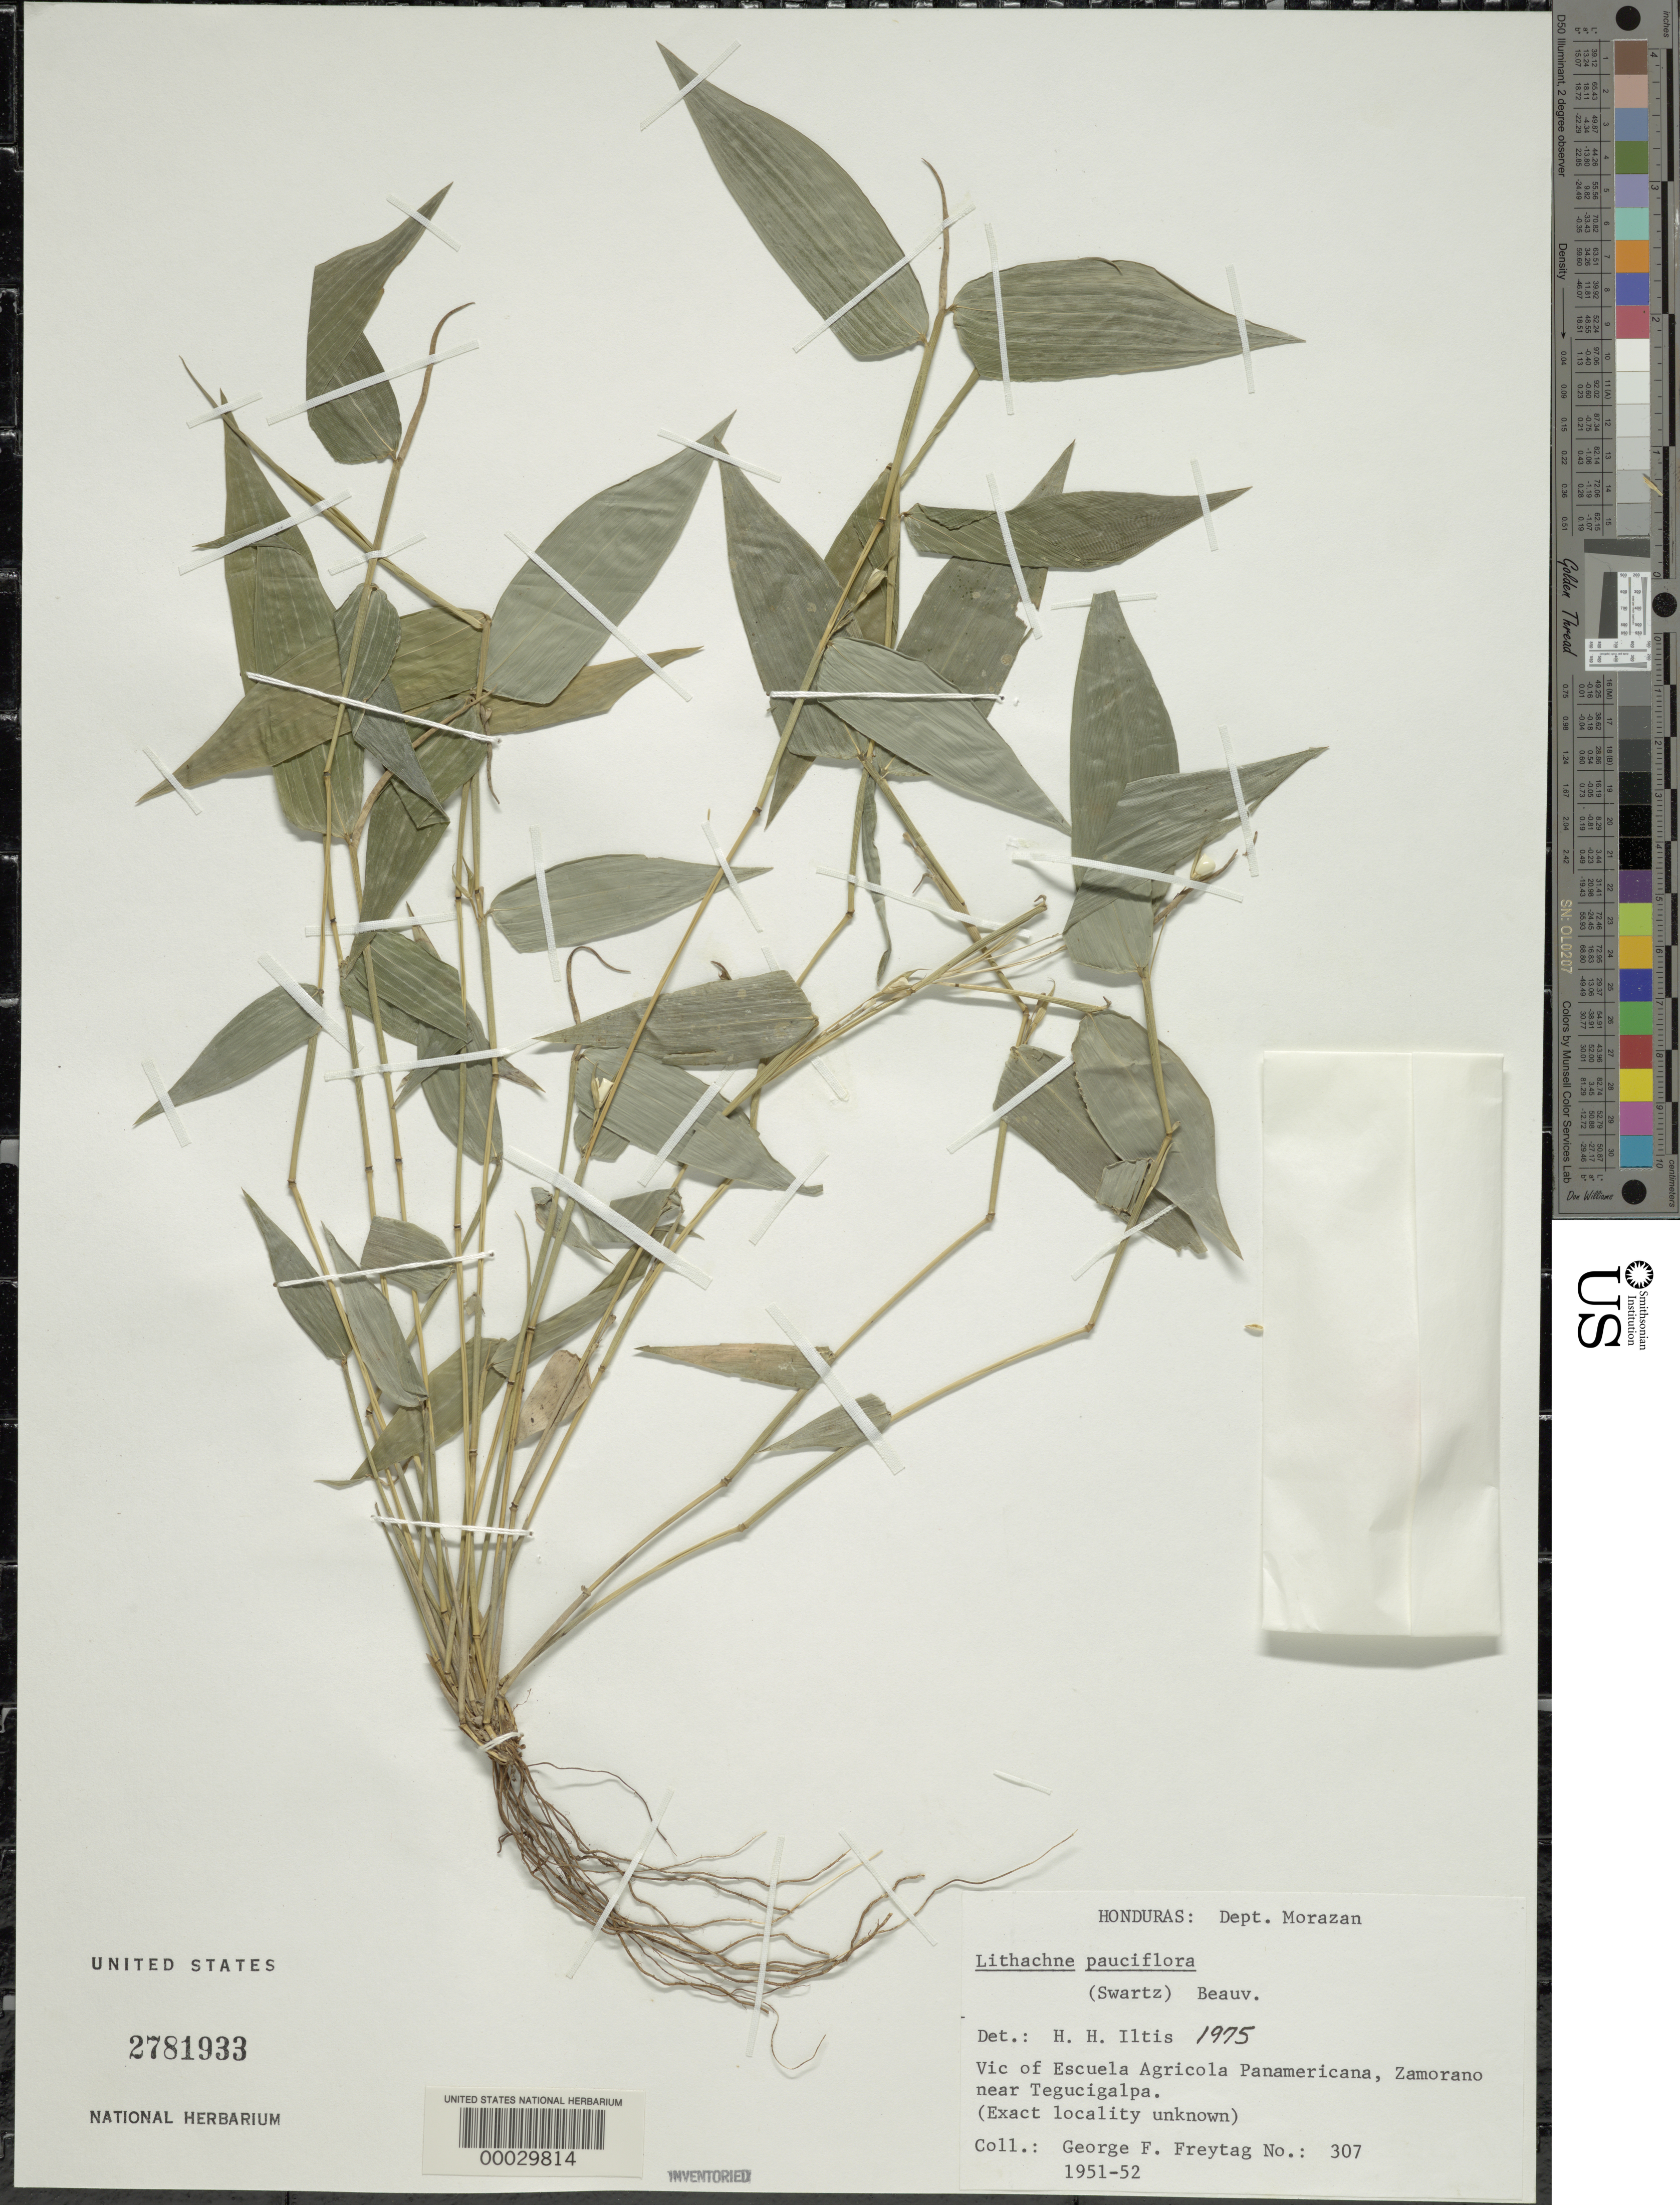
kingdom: Plantae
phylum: Tracheophyta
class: Liliopsida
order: Poales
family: Poaceae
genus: Lithachne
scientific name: Lithachne pauciflora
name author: (Sw.) P. Beauv.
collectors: G. F. Freytag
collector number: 307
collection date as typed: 1951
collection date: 1951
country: Honduras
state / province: Fco. Morazán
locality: Zamorano, Tegucigalpa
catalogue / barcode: US 2781933